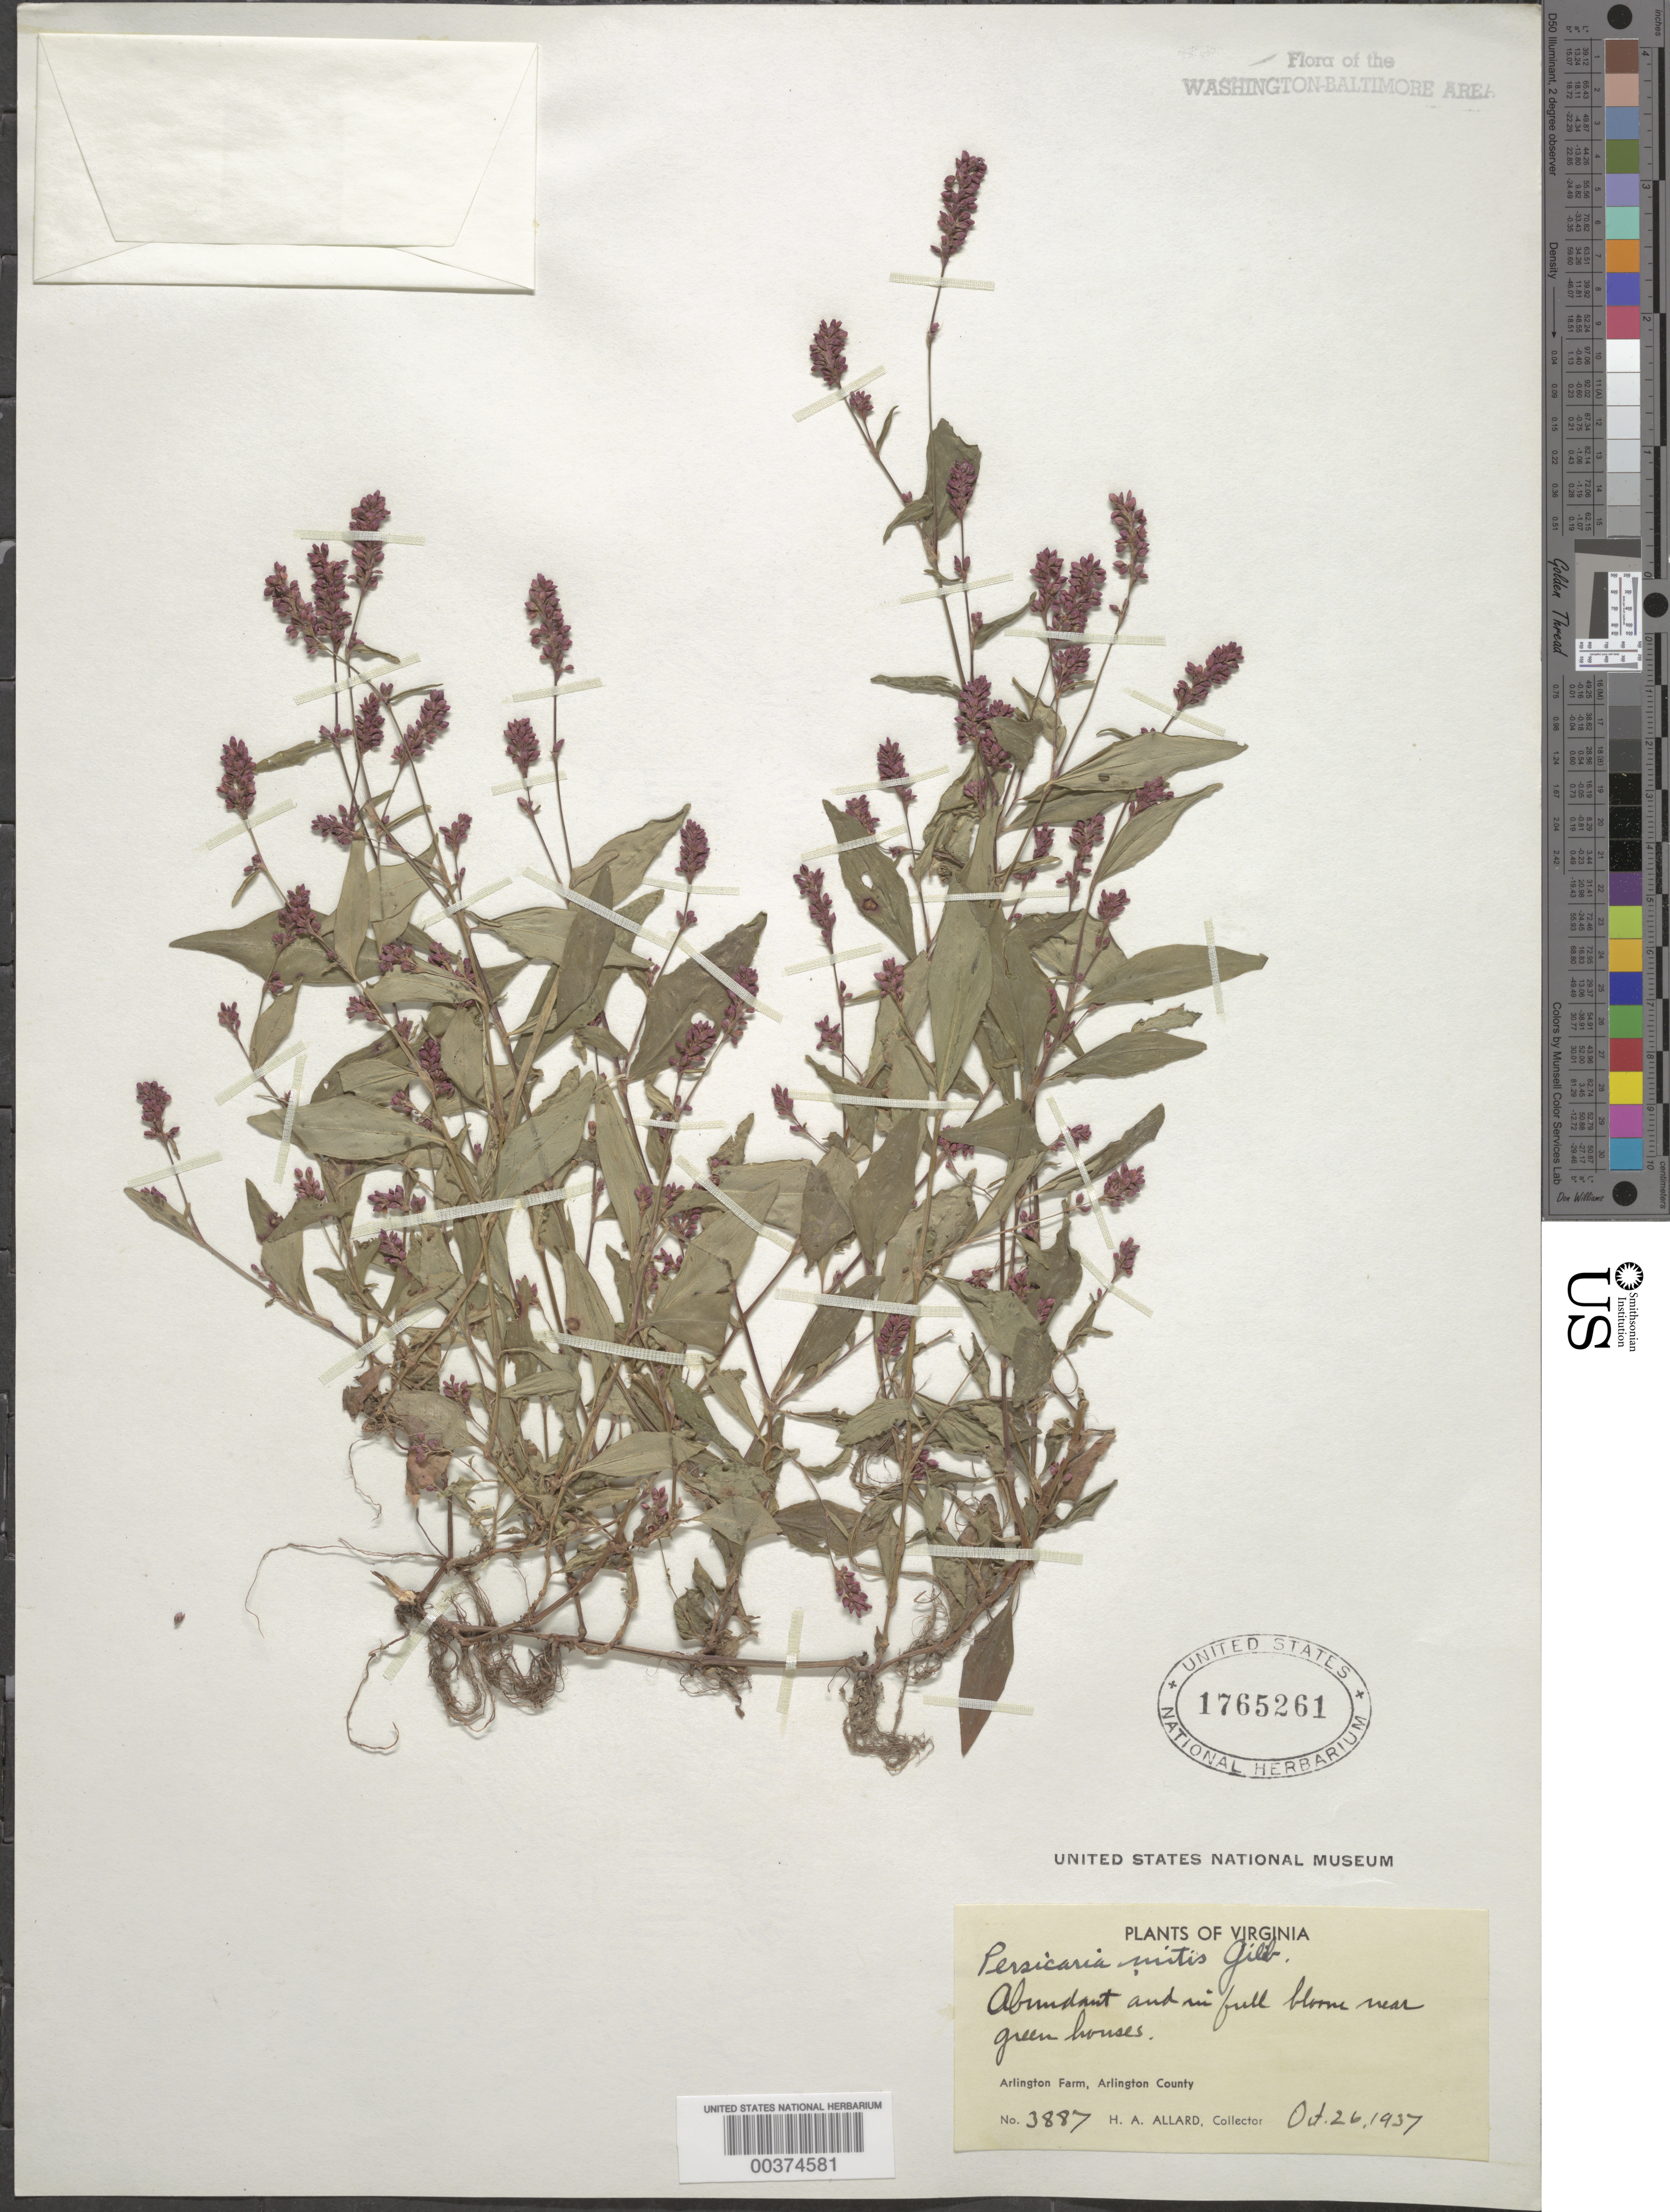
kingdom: Plantae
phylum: Tracheophyta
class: Magnoliopsida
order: Caryophyllales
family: Polygonaceae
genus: Persicaria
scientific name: Persicaria longiseta (Bruijn) Kitag.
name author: (Bruijn &) Kitag.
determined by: Atha, D. E.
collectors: H. A. Allard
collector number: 3887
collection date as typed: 26 Oct 1937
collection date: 1937-10-26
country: United States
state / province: Virginia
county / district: Arlington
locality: Arlington Farm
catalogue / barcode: US 1765261